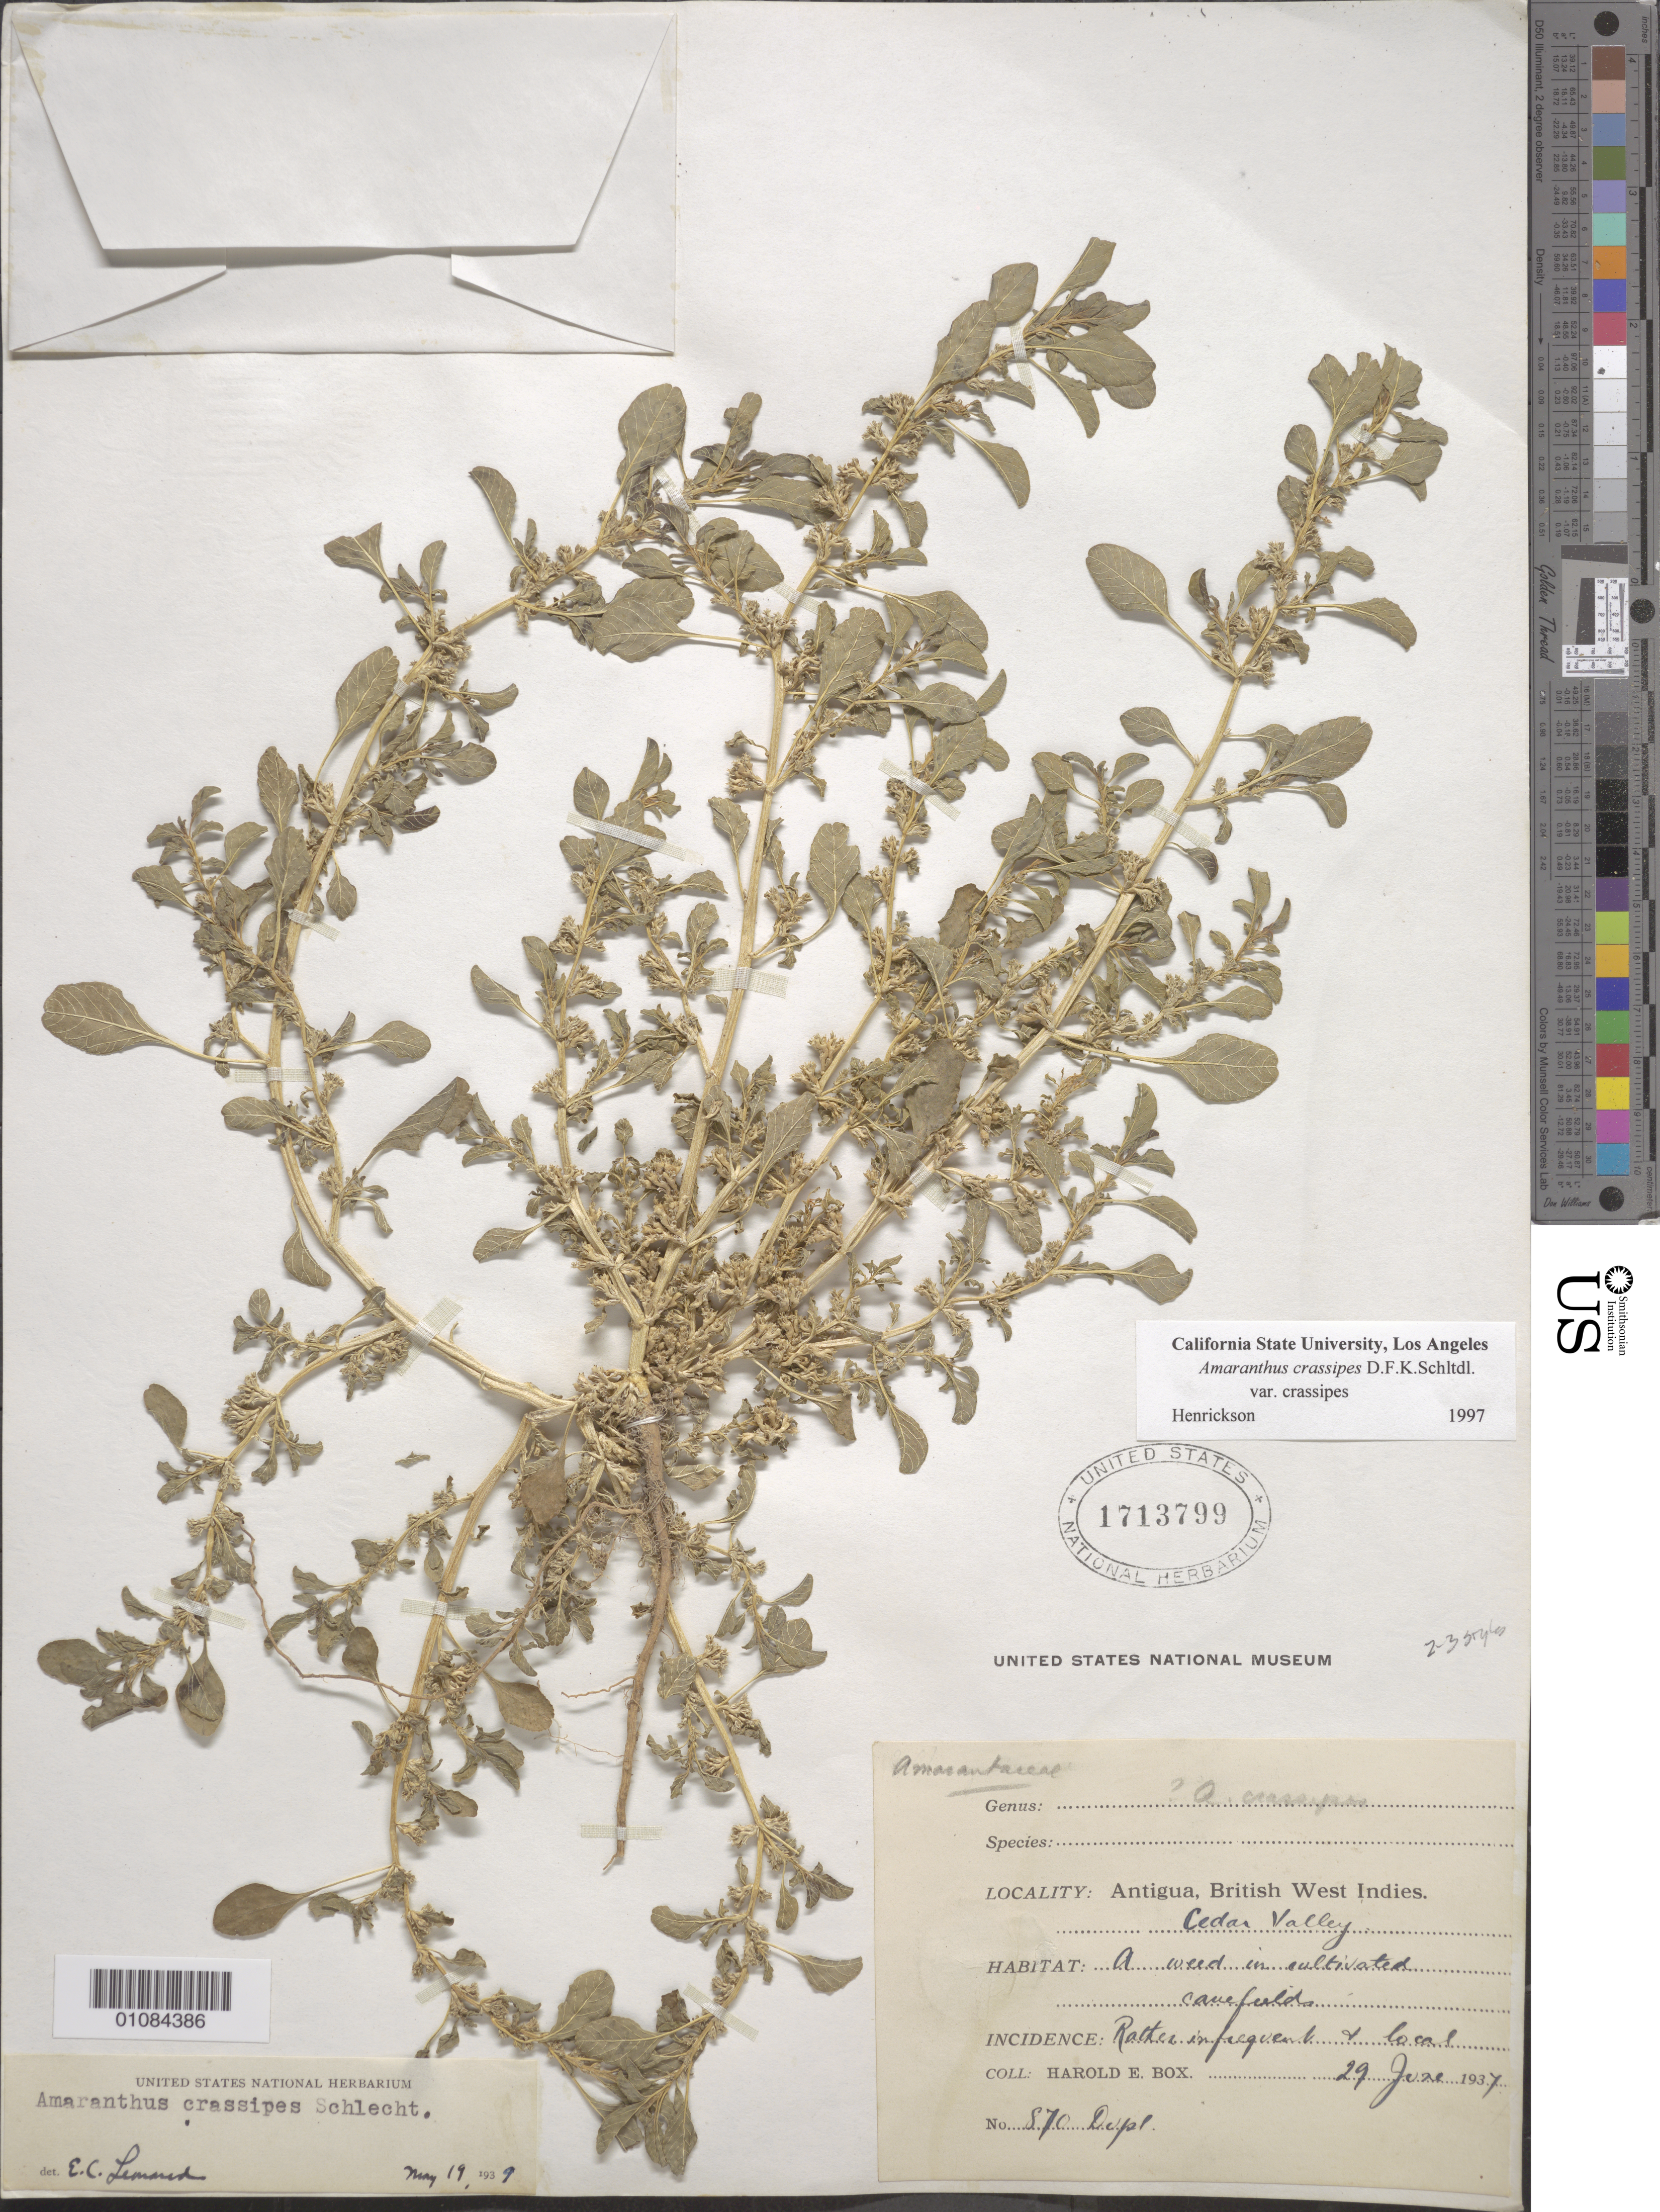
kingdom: Plantae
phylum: Tracheophyta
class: Magnoliopsida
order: Caryophyllales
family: Amaranthaceae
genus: Amaranthus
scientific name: Amaranthus crassipes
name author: Schltdl.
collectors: H. E. Box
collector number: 870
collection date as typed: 29 Jun 1937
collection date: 1937-06-29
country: Antigua and Barbuda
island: Antigua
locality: Cedar Valley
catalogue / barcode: US 1713799